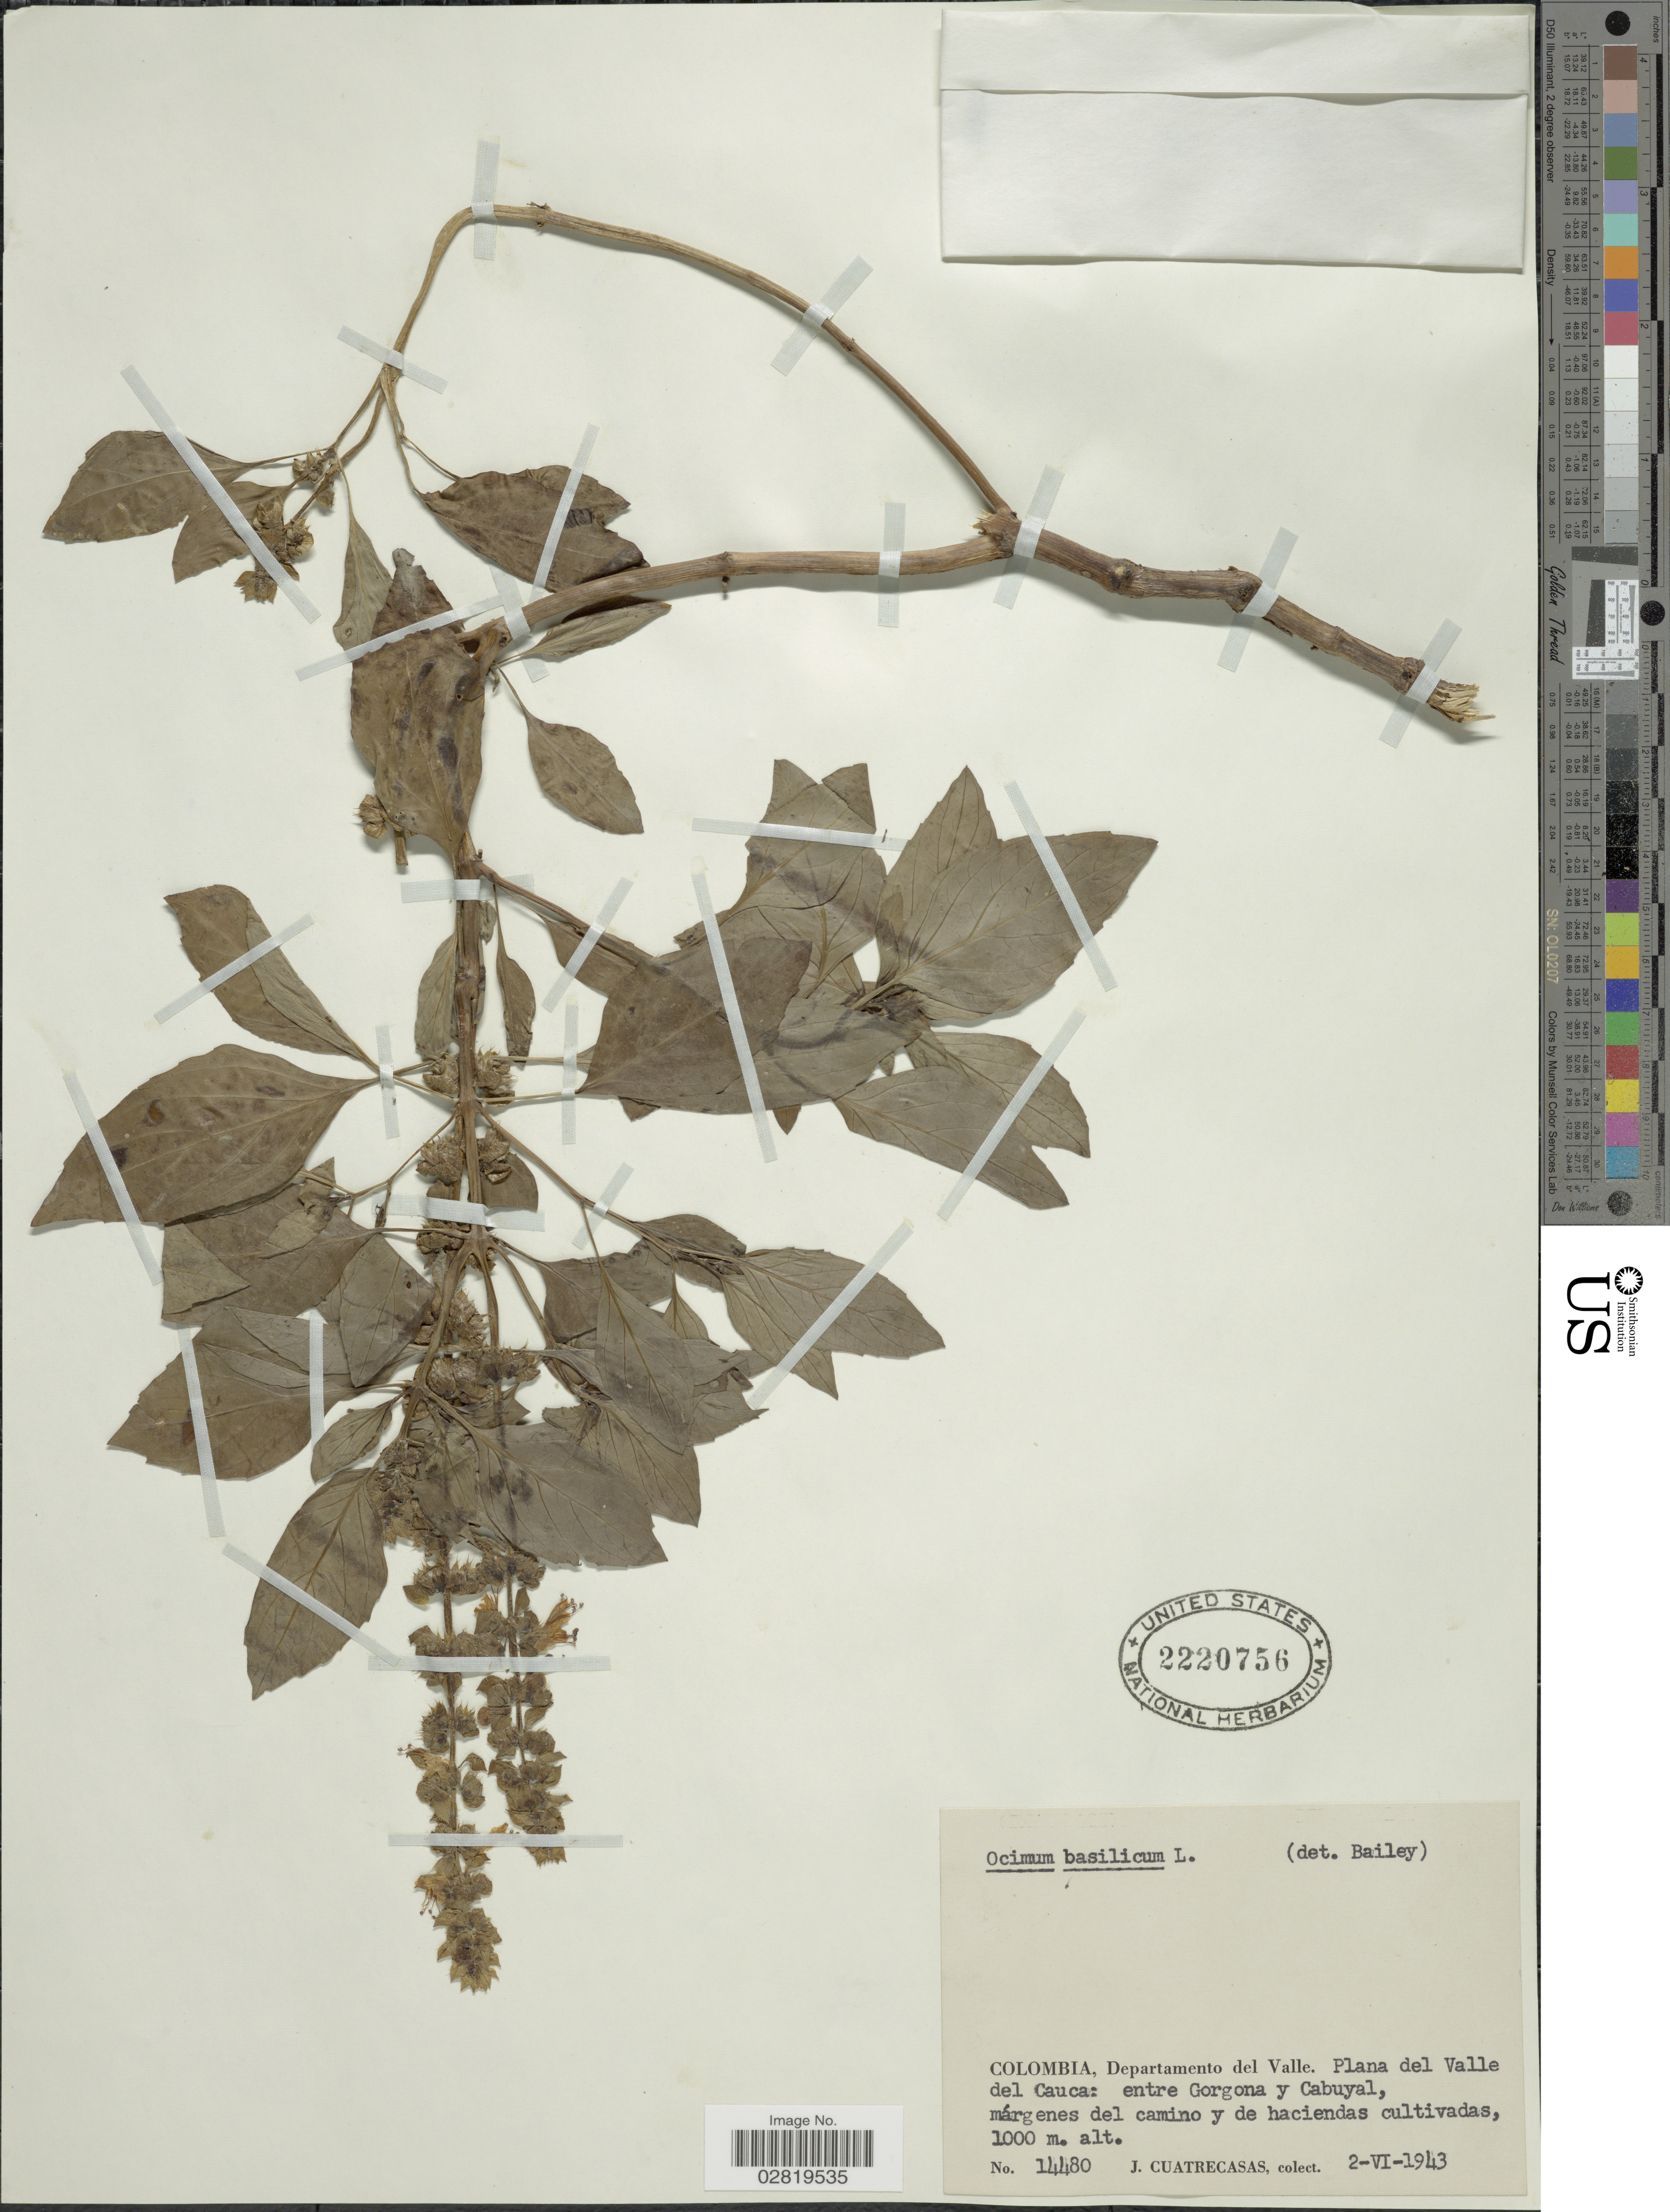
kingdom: Plantae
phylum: Tracheophyta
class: Magnoliopsida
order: Lamiales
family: Lamiaceae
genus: Ocimum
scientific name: Ocimum basilicum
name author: L.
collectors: J. Cuatrecasas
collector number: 14480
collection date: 1943-06-02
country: Colombia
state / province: Valle del Cauca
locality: Departamento del Valle, Plana del Valle del Cauca: entre Gorgona y Cabuyal, márgenes del camino y de haciendas cultivadas.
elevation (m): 1000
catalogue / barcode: US 2220756